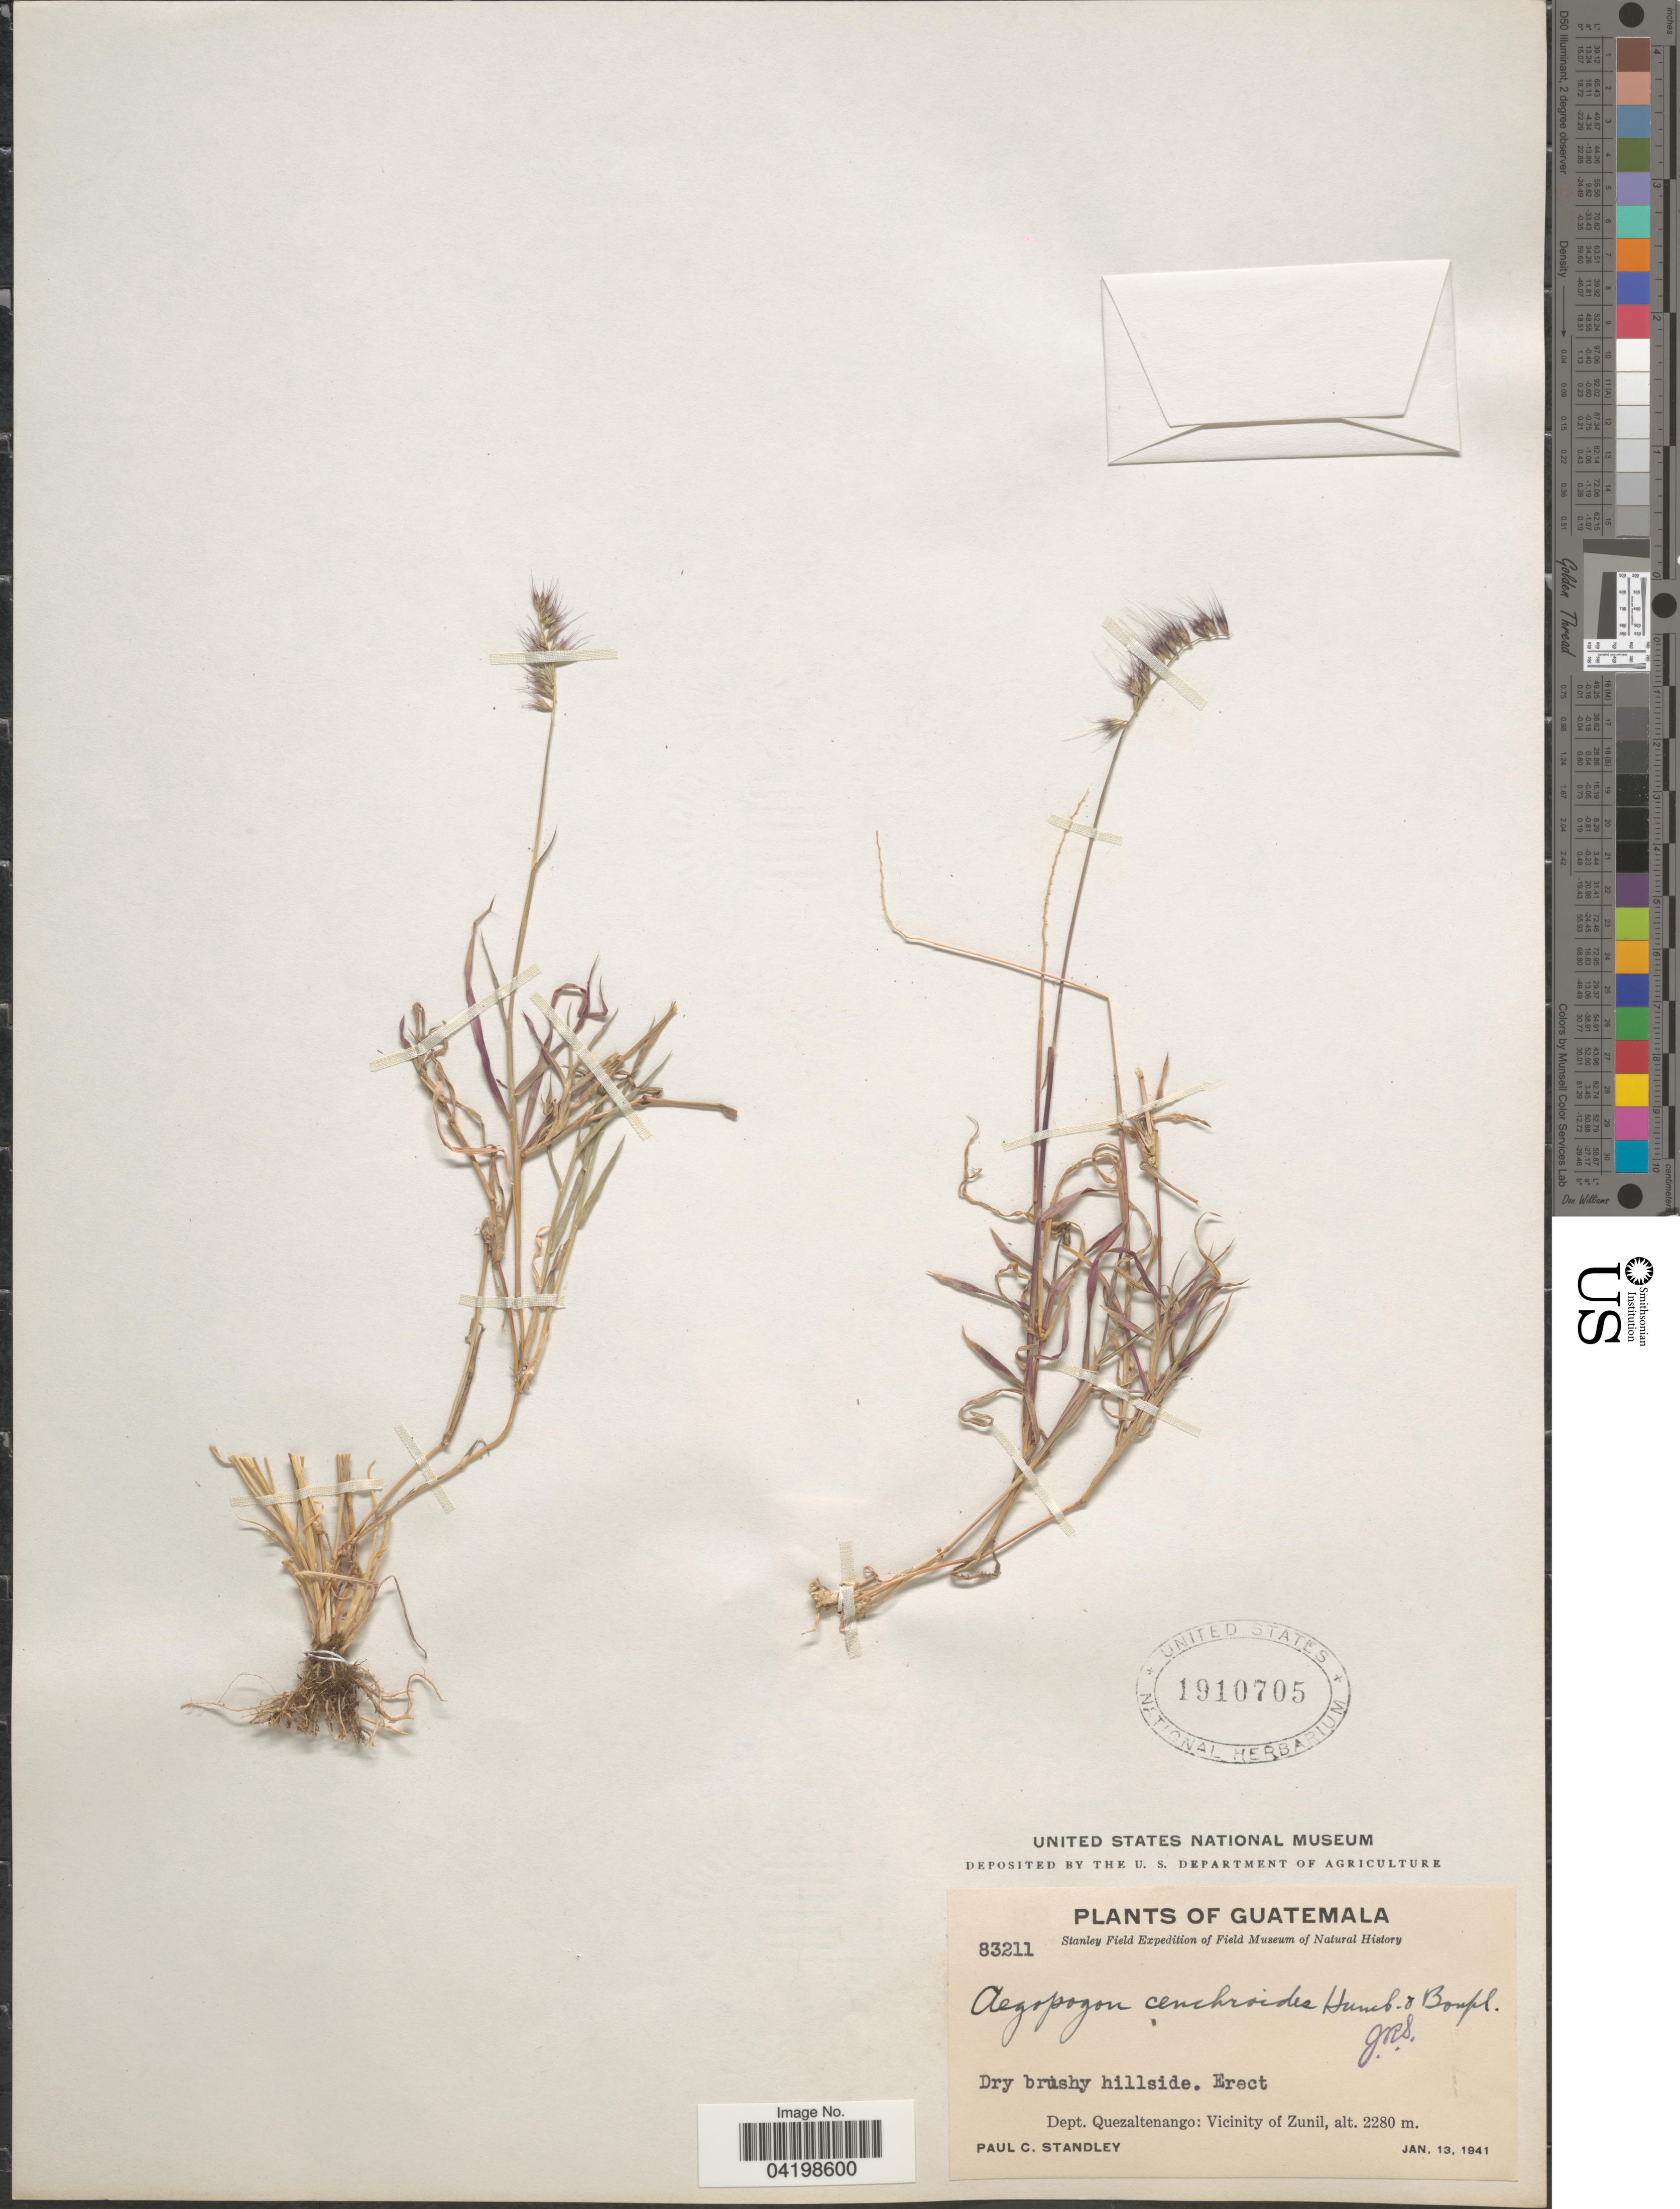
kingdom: Plantae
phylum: Tracheophyta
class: Liliopsida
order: Poales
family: Poaceae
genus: Muhlenbergia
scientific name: Muhlenbergia cenchroides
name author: (Humb. & Bonpl. ex Willd.) P.M. Peterson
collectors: P. C. Standley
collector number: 83211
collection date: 1941-01-13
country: Guatemala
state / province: Quetzaltenango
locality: Stanley Field Expedition. Dept. Quezaltenango: Vicinity of Zunil.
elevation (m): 2280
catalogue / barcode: US 1910705